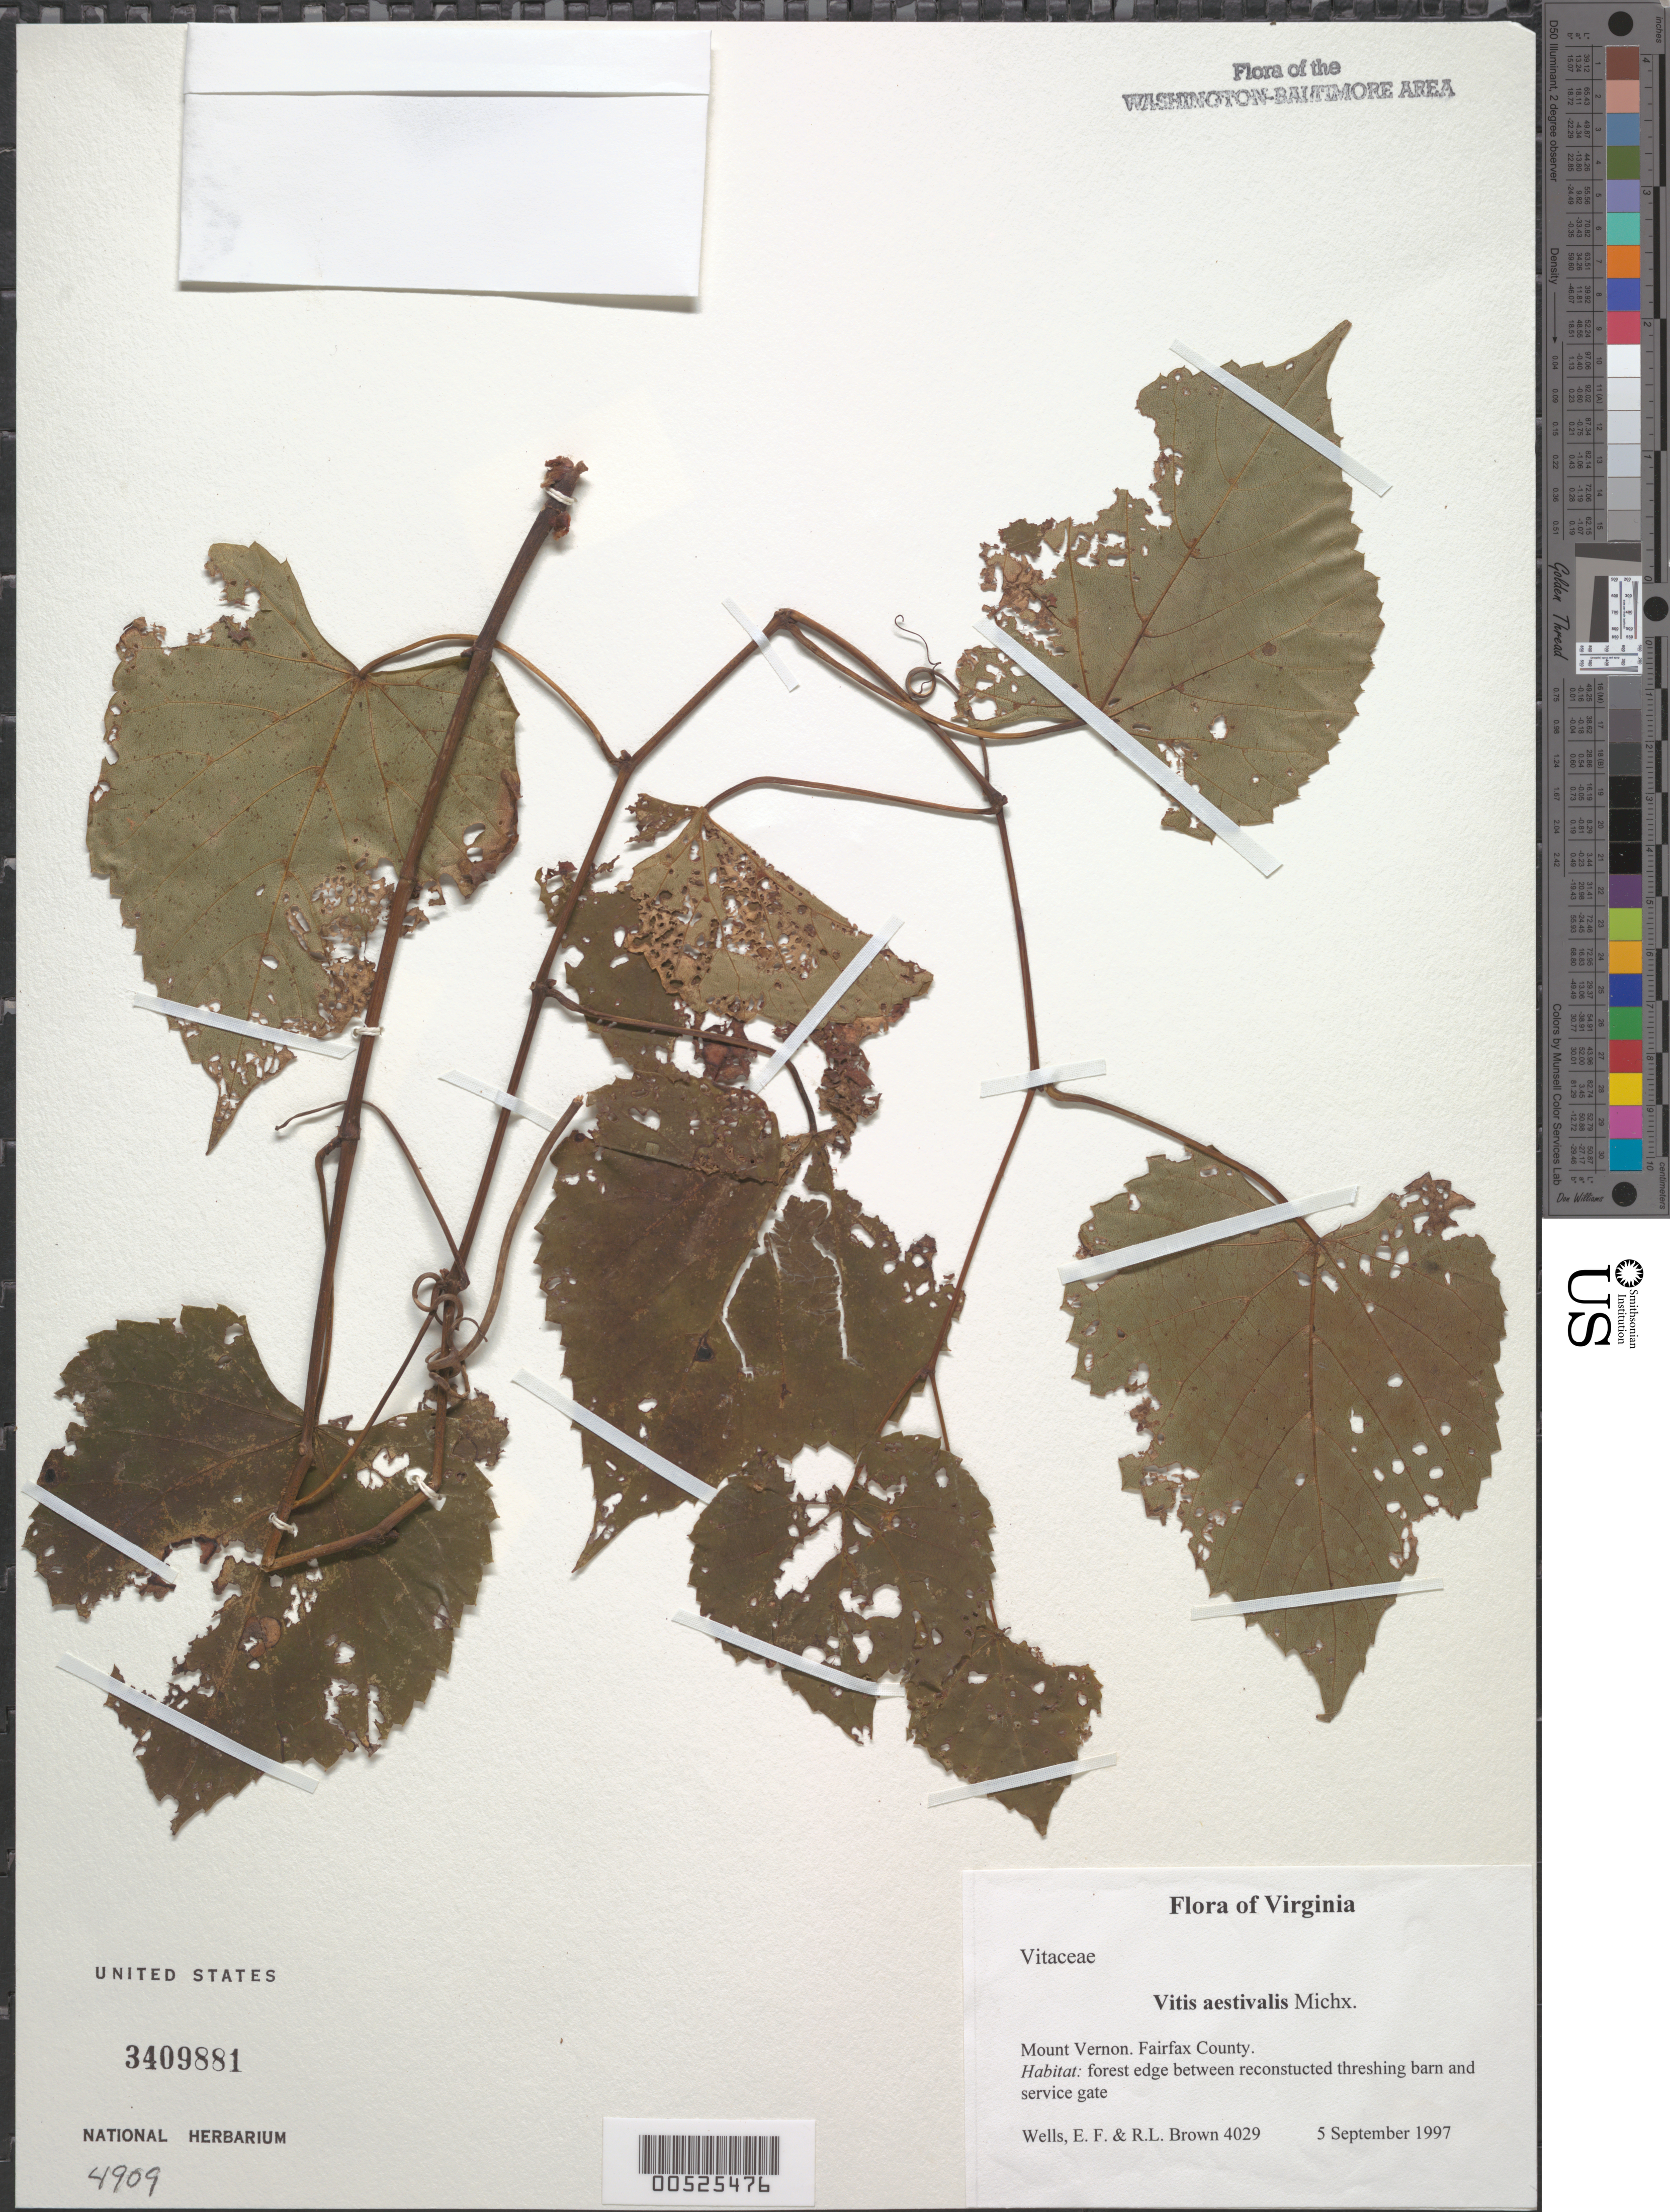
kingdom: Plantae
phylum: Tracheophyta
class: Magnoliopsida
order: Vitales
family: Vitaceae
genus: Vitis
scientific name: Vitis aestivalis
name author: Michx.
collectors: E. F. Wells & R. L. Brown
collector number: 4029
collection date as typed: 05 Sep 1997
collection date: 1997-09-05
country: United States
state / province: Virginia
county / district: Fairfax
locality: Mount Vernon.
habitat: Forest edge between reconstructed threshing barn and service gate.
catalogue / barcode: US 3409881